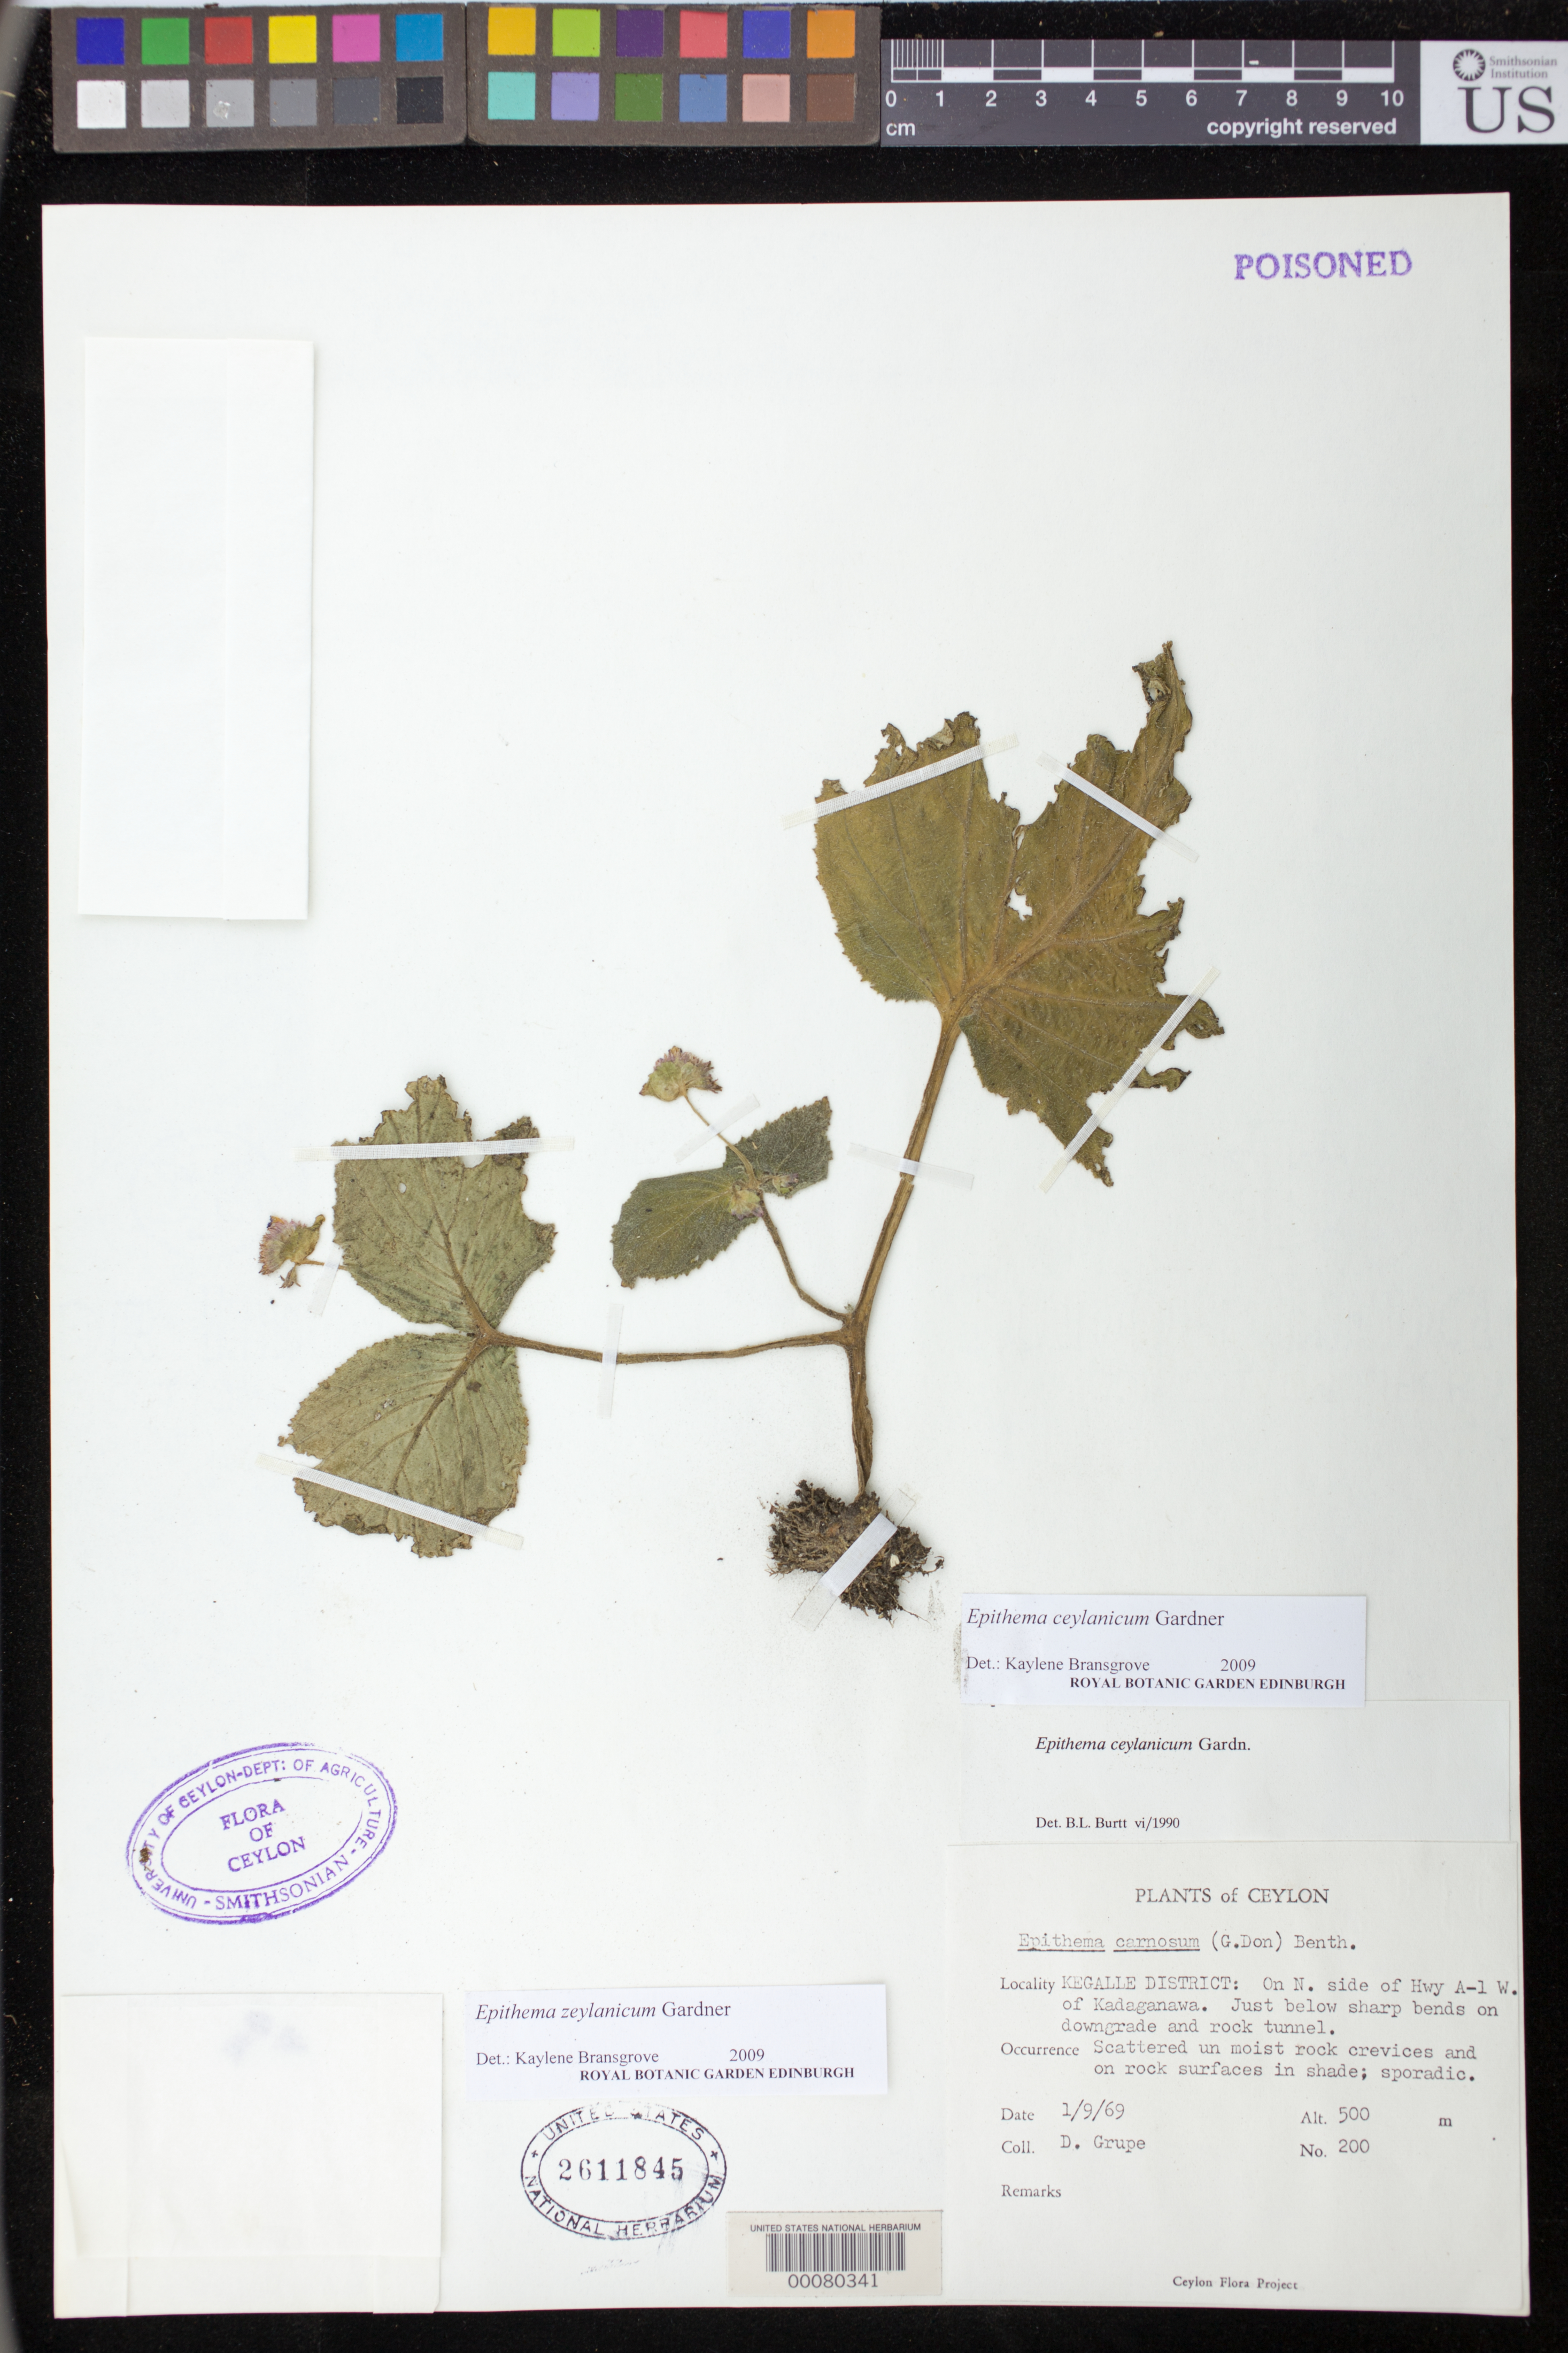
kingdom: Plantae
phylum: Tracheophyta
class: Magnoliopsida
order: Lamiales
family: Gesneriaceae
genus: Epithema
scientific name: Epithema ceylanicum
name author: Wight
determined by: Bransgrove, Kaylene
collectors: D. Grupe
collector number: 200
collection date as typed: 01 Sep 1969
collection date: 1969-09-01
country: Sri Lanka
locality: Kegalle dist, on n side of hwy a-1 w of kadaganawa, just below sharp bends on downgrade and rock tunnel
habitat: Scattered in moist rock crevices and on rock surfaces in shade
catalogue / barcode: US 2611845